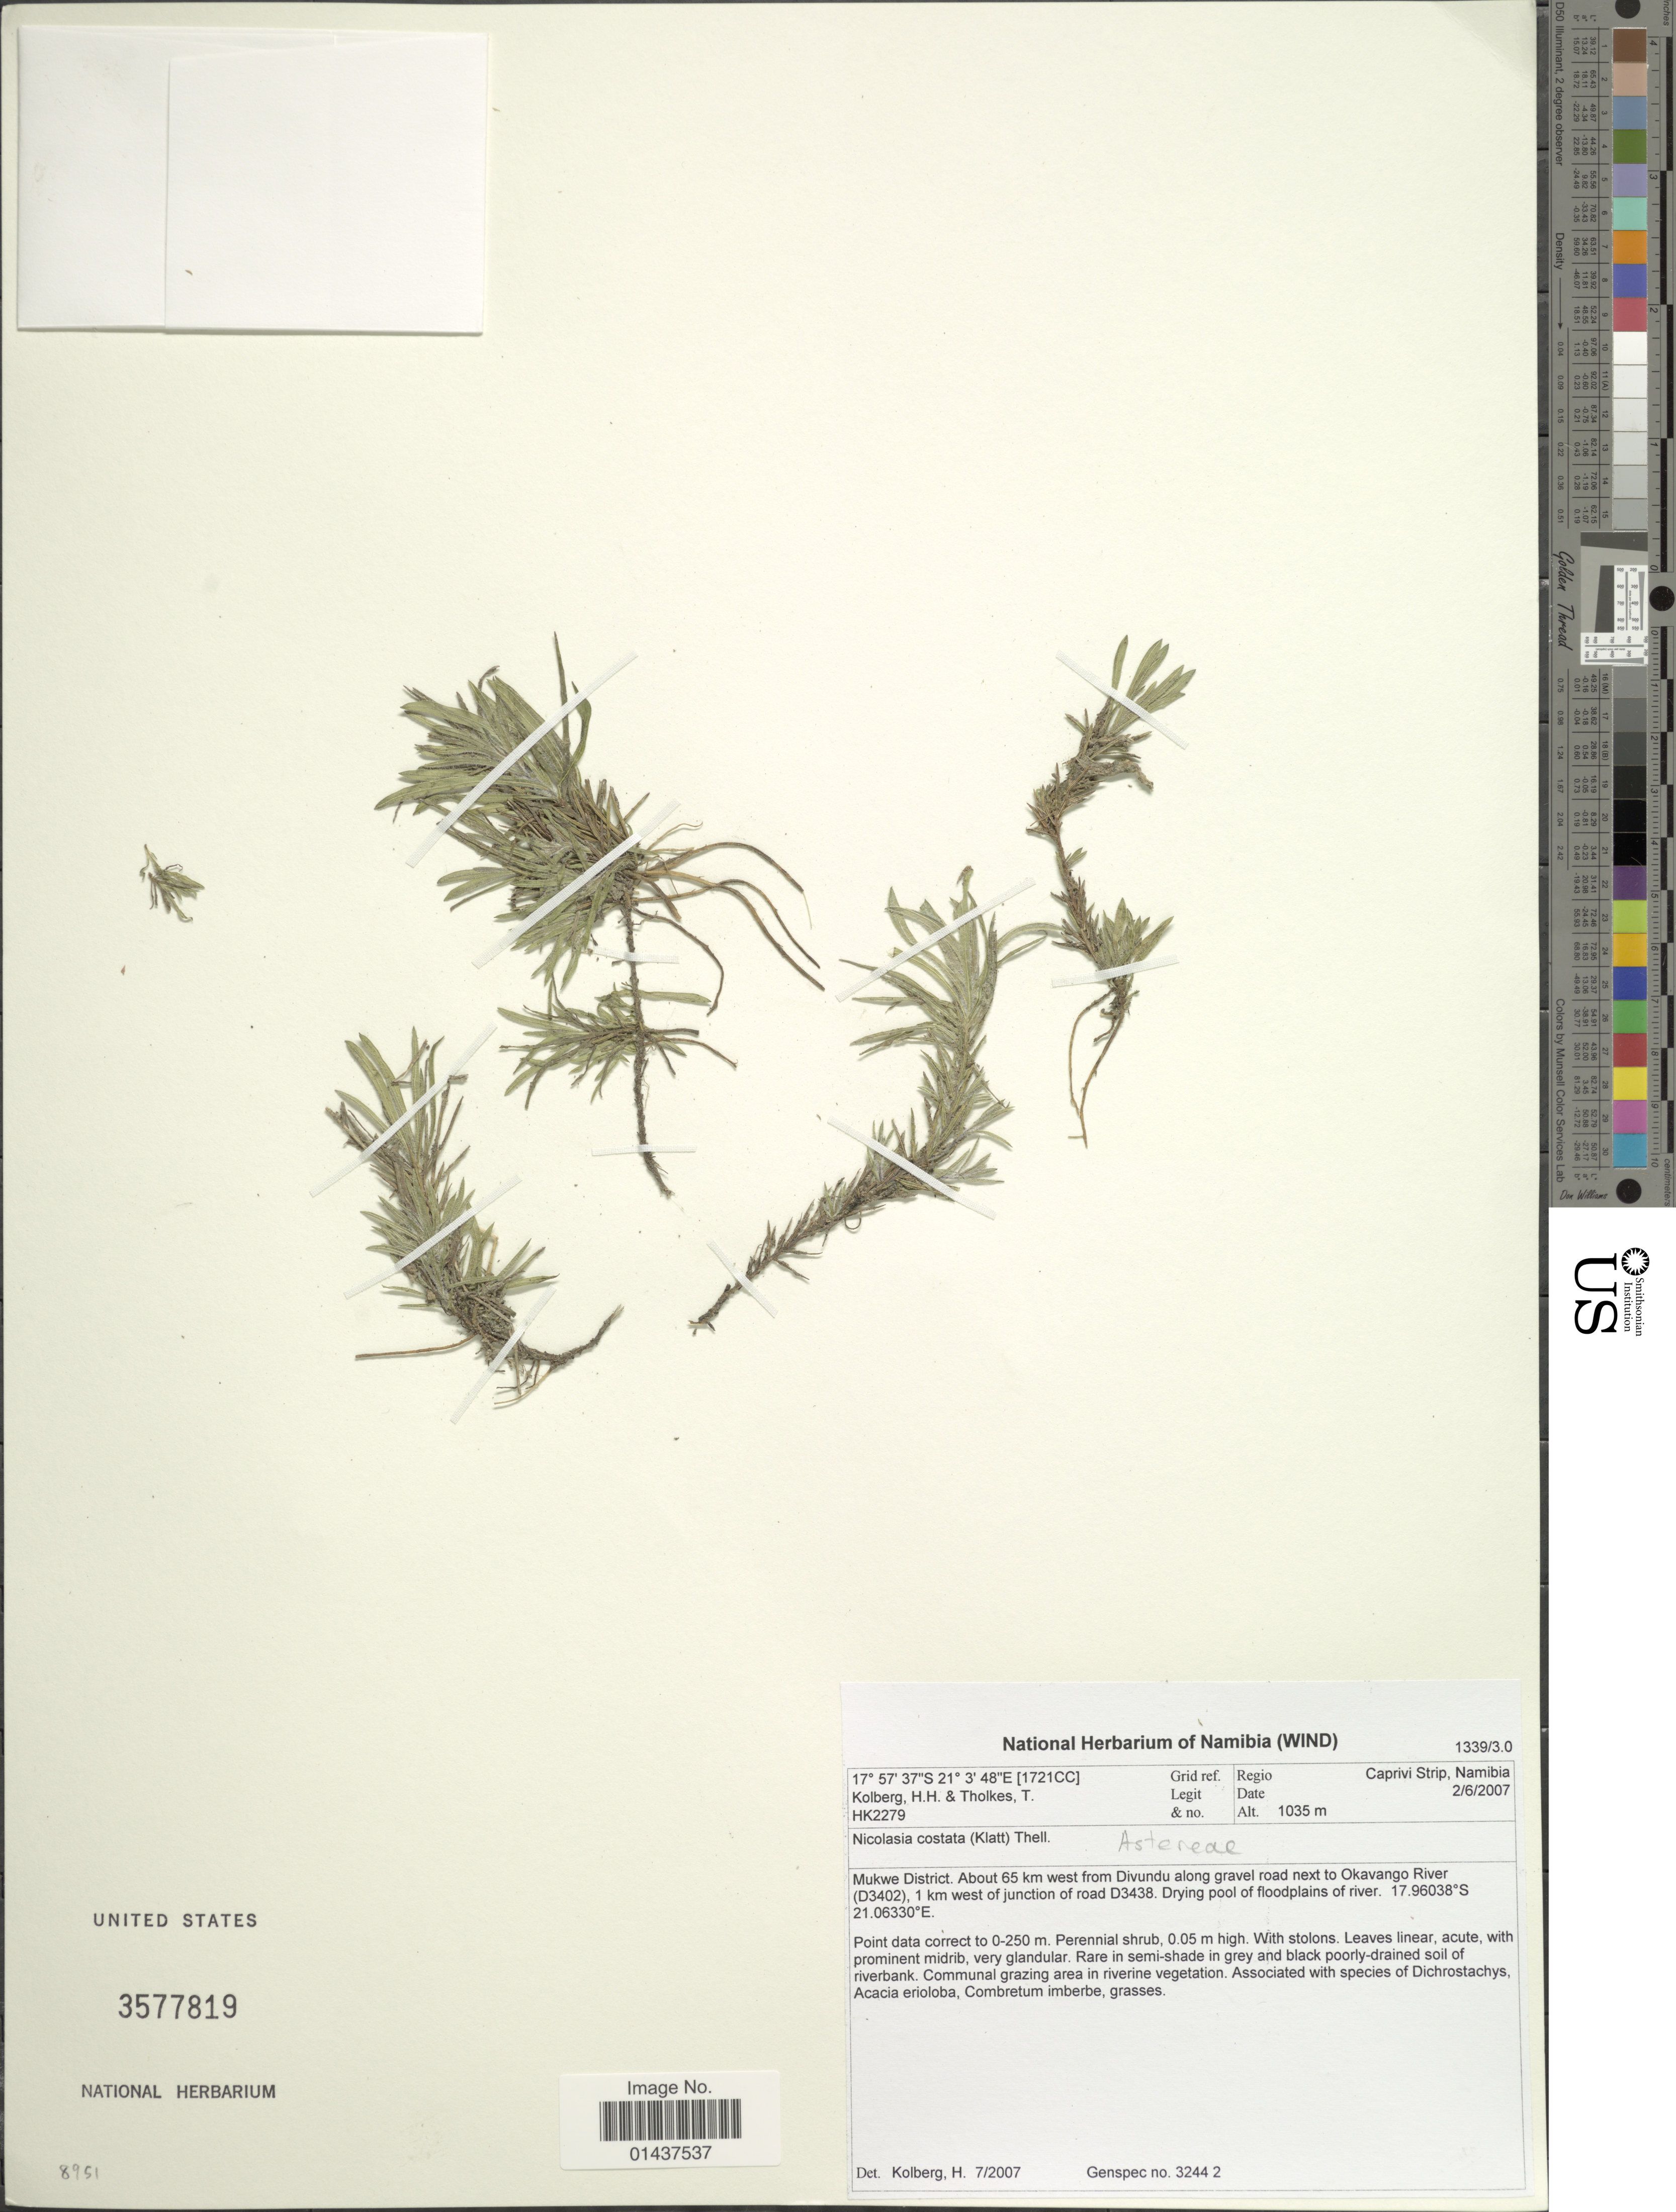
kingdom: Plantae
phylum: Tracheophyta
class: Magnoliopsida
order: Asterales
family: Asteraceae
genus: Nicolasia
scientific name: Nicolasia costata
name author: (Klatt) Thell.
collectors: H. H. Kolberg & T. Tholkes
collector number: HK2279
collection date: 2007-06-02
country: Namibia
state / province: Caprivi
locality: Regio Caprivi Strip, Mukwe District. About 65 km west from Divundu along gravel road next to Okavango River (D3402), 1 km west of junction of road D3438. Drying pool of floodplains of river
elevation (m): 1035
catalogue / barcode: US 3577819